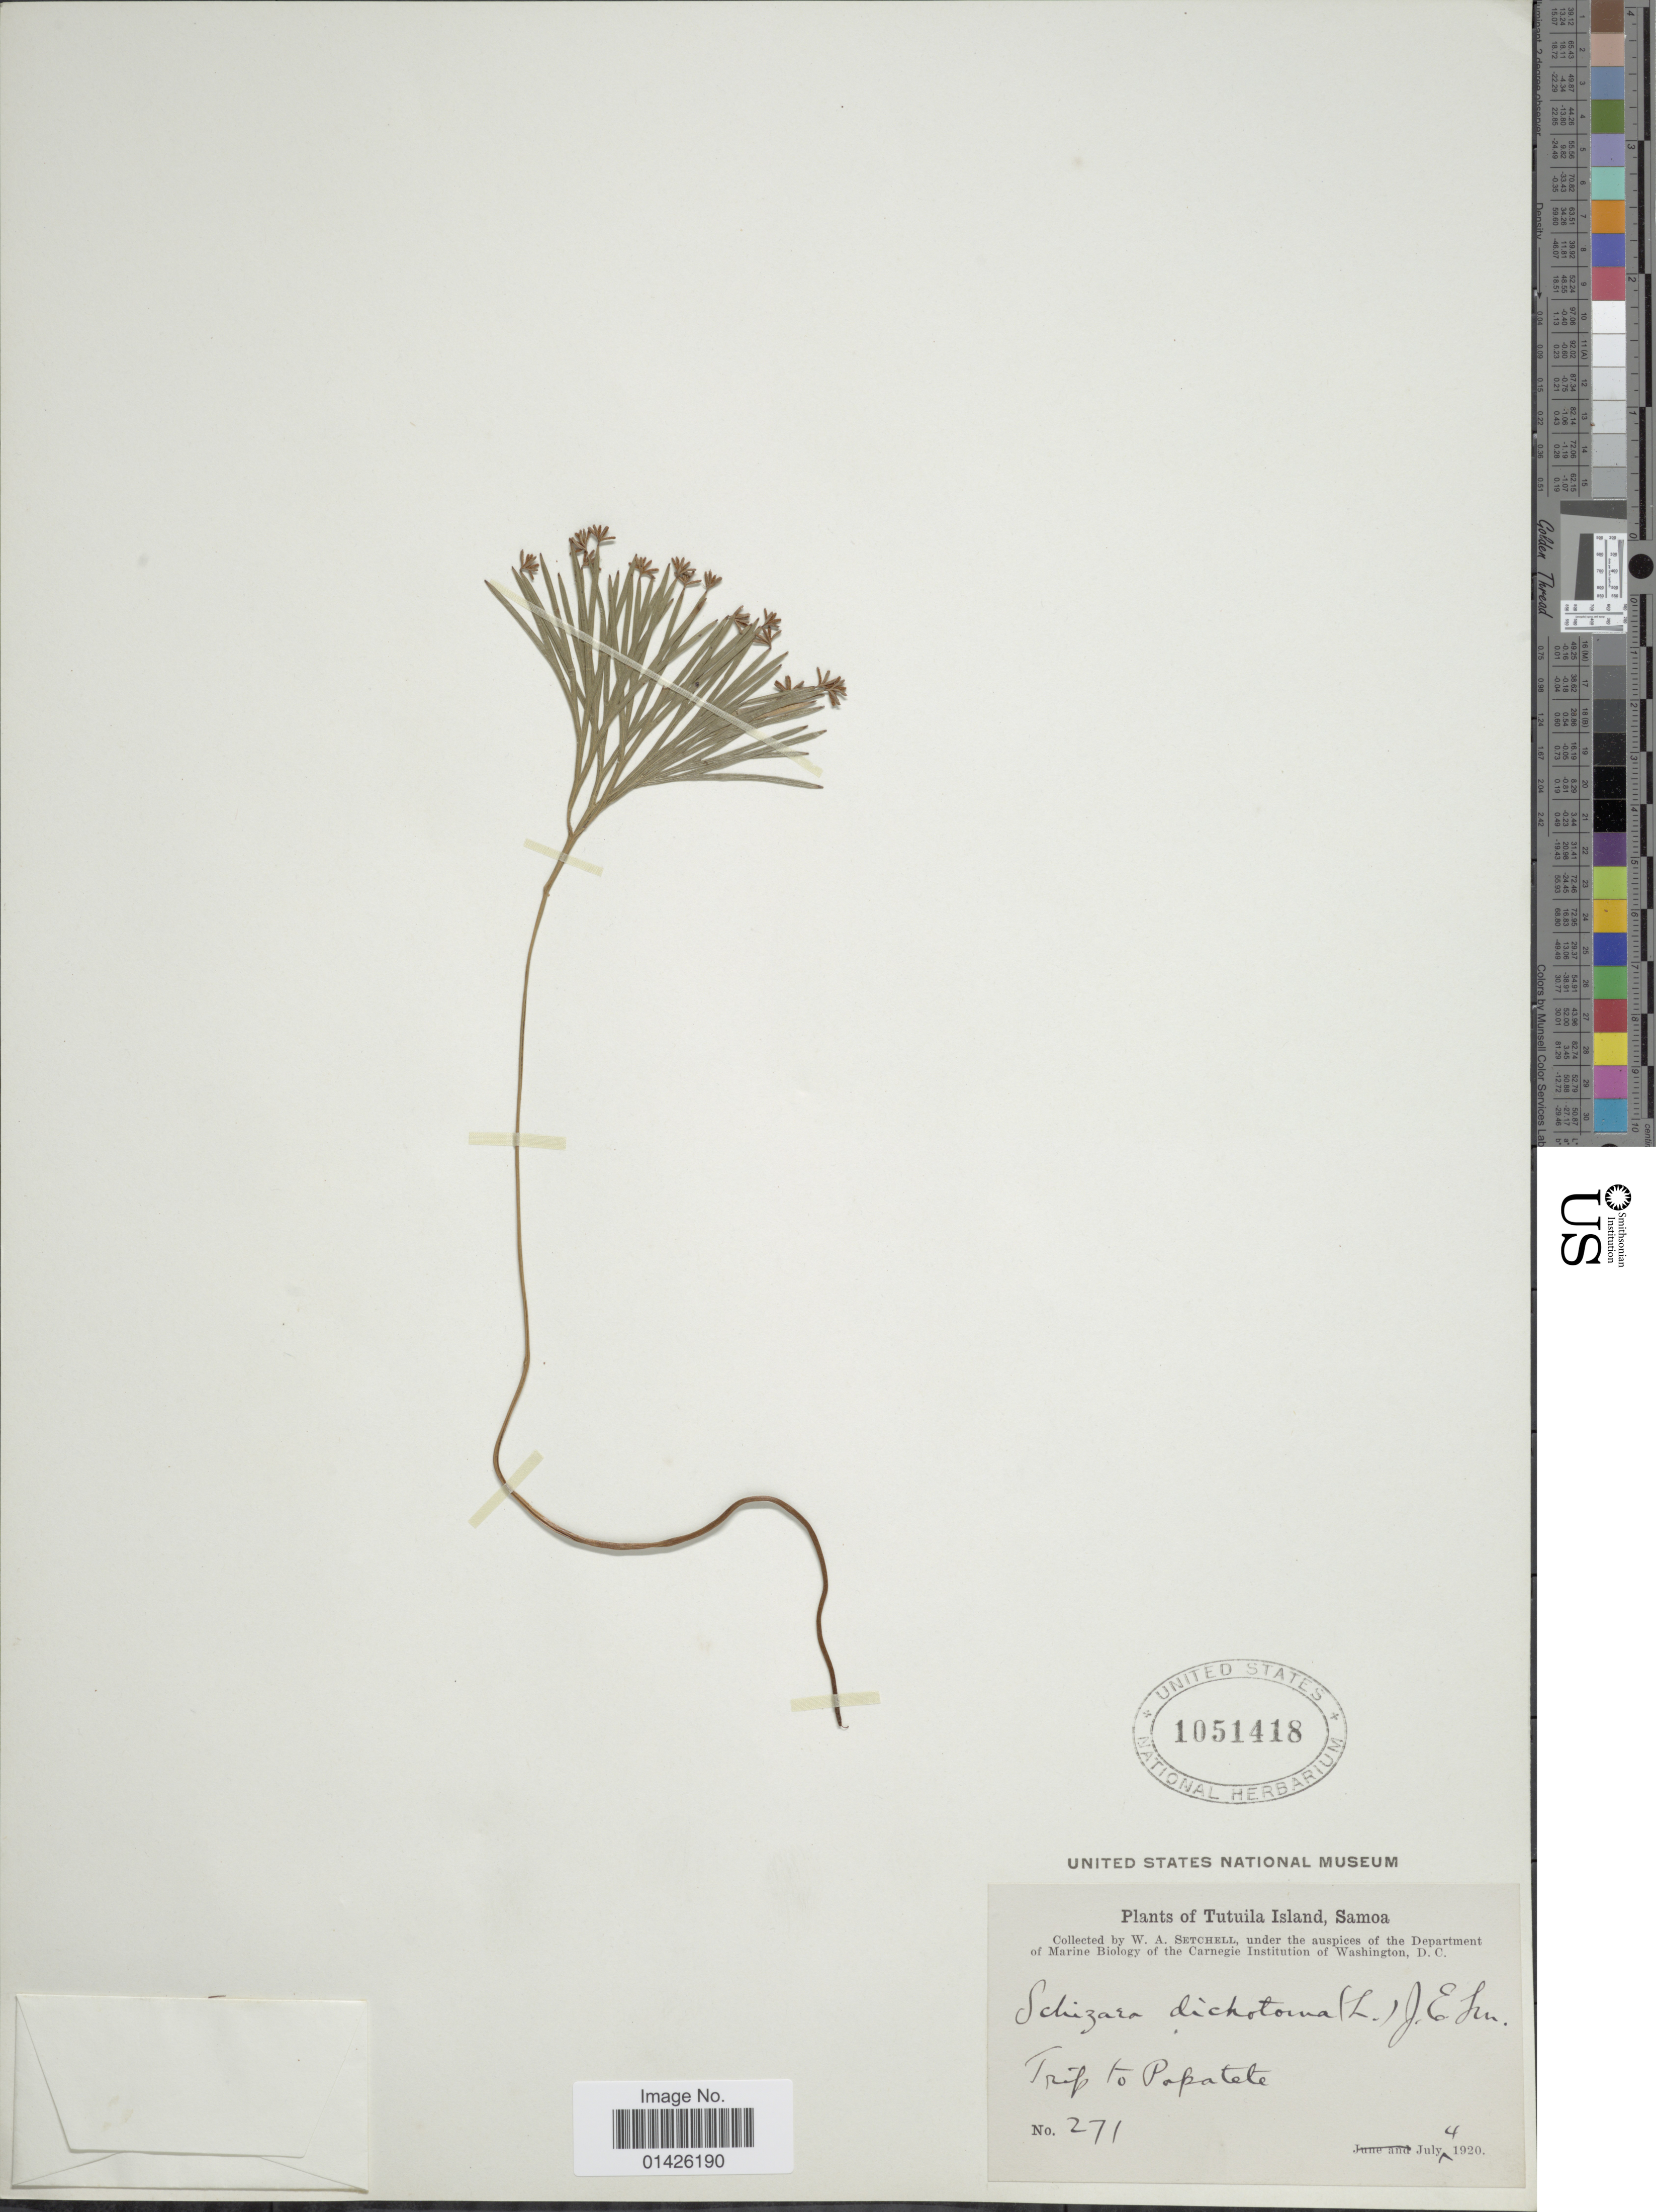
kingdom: Plantae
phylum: Tracheophyta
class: Polypodiopsida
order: Schizaeales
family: Schizaeaceae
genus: Schizaea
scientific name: Schizaea dichotoma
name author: (L.) J. Sm.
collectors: W. Setchell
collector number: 271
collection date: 1920-07-04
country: American Samoa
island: Tutuila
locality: Tutuila Island, Samoa, Trip to Popatete [interpreted]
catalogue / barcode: US 1051418